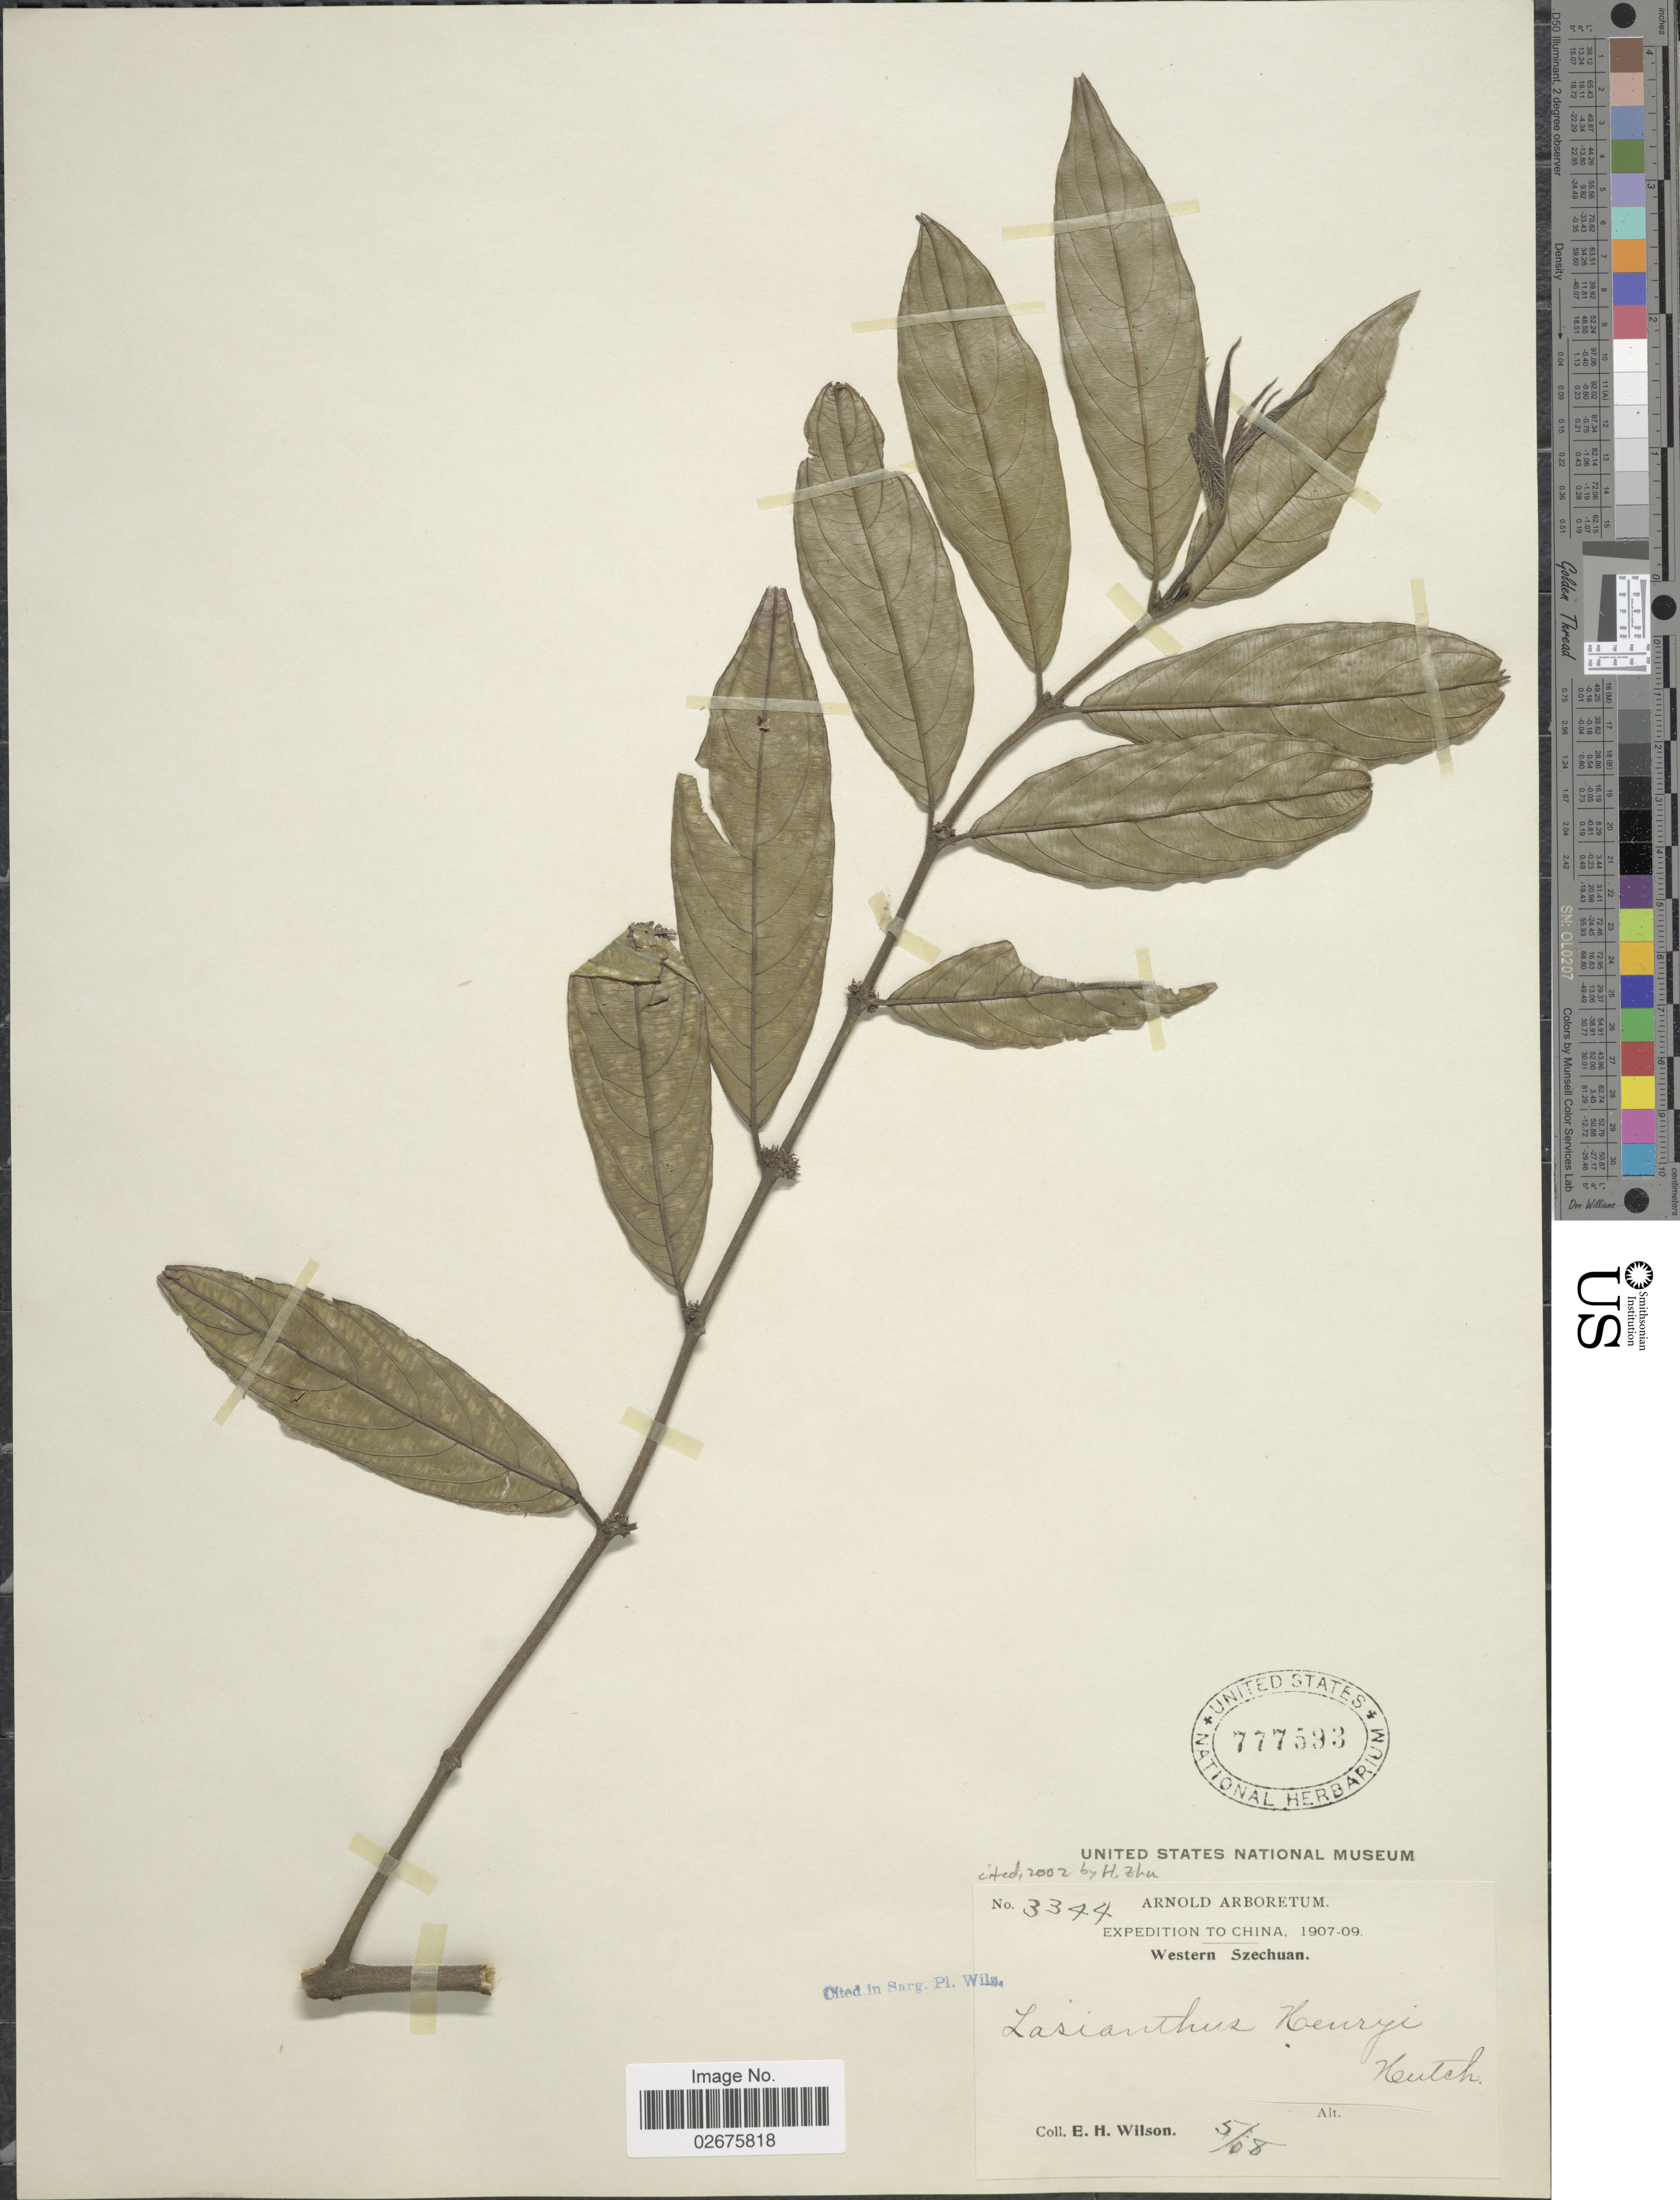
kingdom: Plantae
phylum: Tracheophyta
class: Magnoliopsida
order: Gentianales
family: Rubiaceae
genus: Lasianthus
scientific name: Lasianthus henryi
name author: Hutch. in Sarg.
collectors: E. Wilson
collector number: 3344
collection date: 1908-05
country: China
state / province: Sichuan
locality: Western Szechuan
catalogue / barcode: US 777593